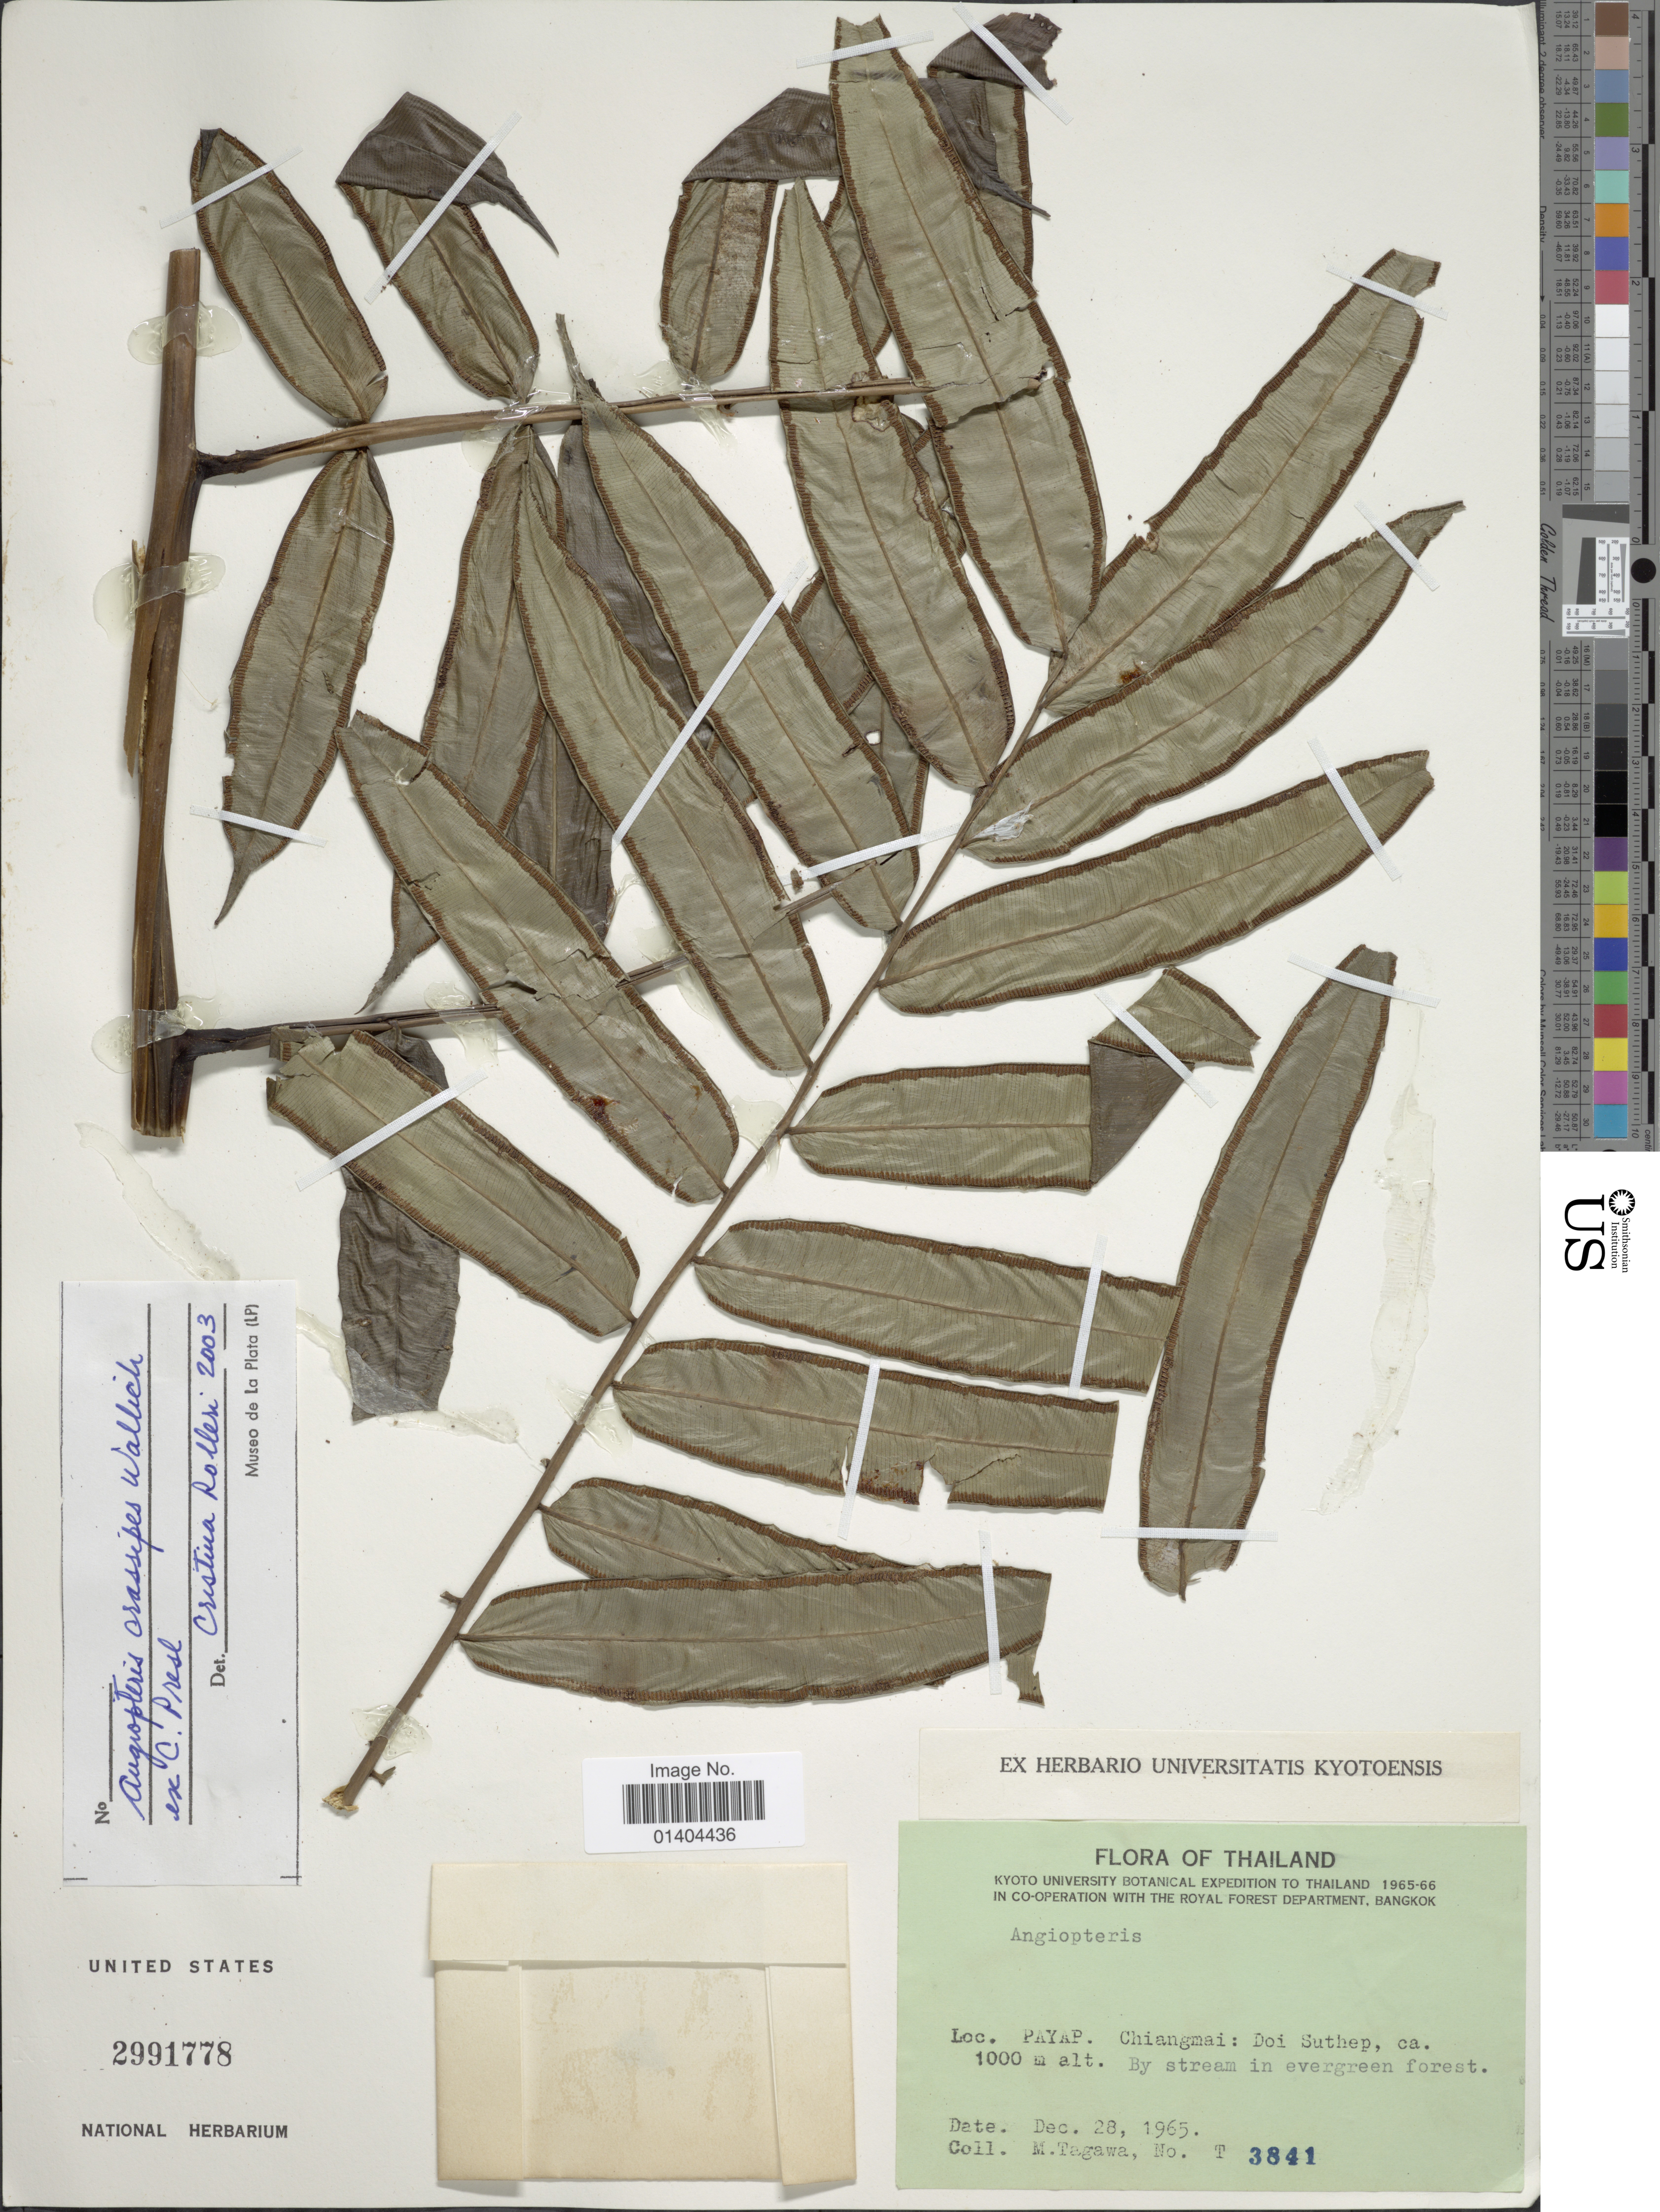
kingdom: Plantae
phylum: Tracheophyta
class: Polypodiopsida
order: Marattiales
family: Marattiaceae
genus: Angiopteris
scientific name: Angiopteris crassipes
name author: Wall. ex C. Presl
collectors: M. Tagawa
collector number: T3841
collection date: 1965-12-28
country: Thailand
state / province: Chiang Mai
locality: Payap, Chiangmai: Doi Suthep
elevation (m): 1000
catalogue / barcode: US 2991778